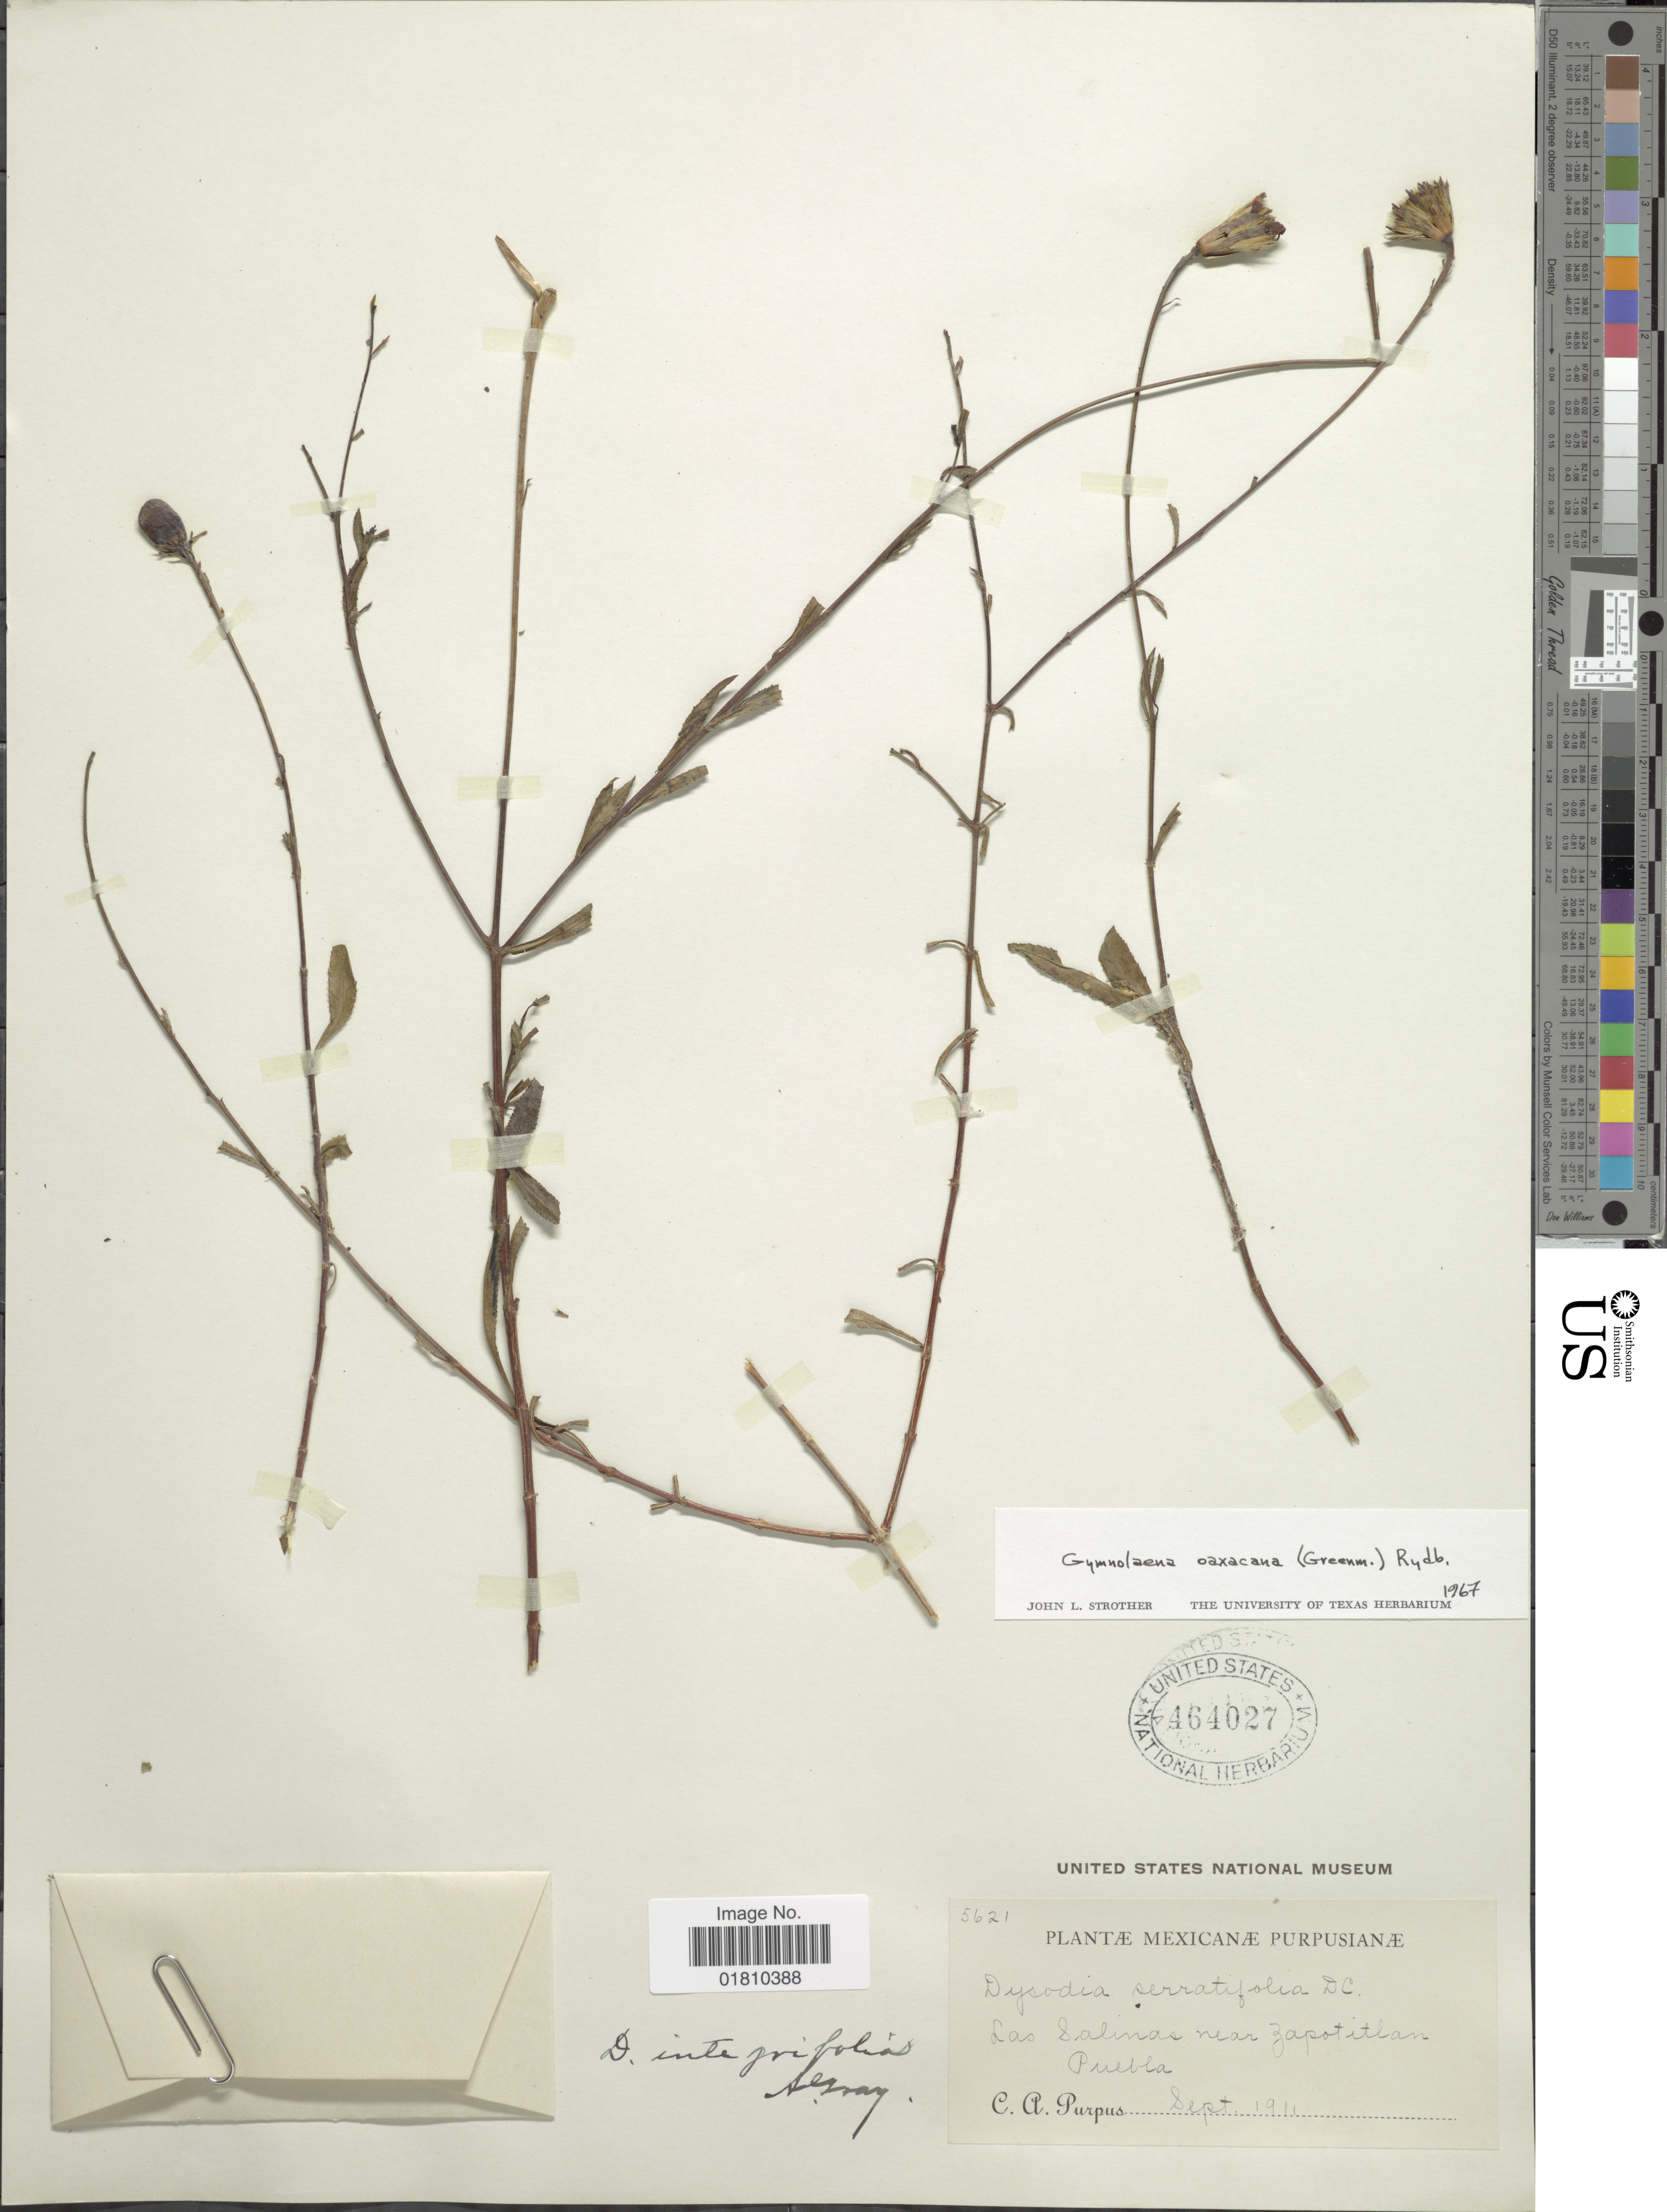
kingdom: Plantae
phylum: Tracheophyta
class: Magnoliopsida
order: Asterales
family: Asteraceae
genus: Gymnolaena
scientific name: Gymnolaena oaxacana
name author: (Greenm.) Rydb.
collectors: C. A. Purpus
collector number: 5621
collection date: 1911-08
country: Mexico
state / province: Puebla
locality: Las Salinas near Zapotitlan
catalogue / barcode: US 464027